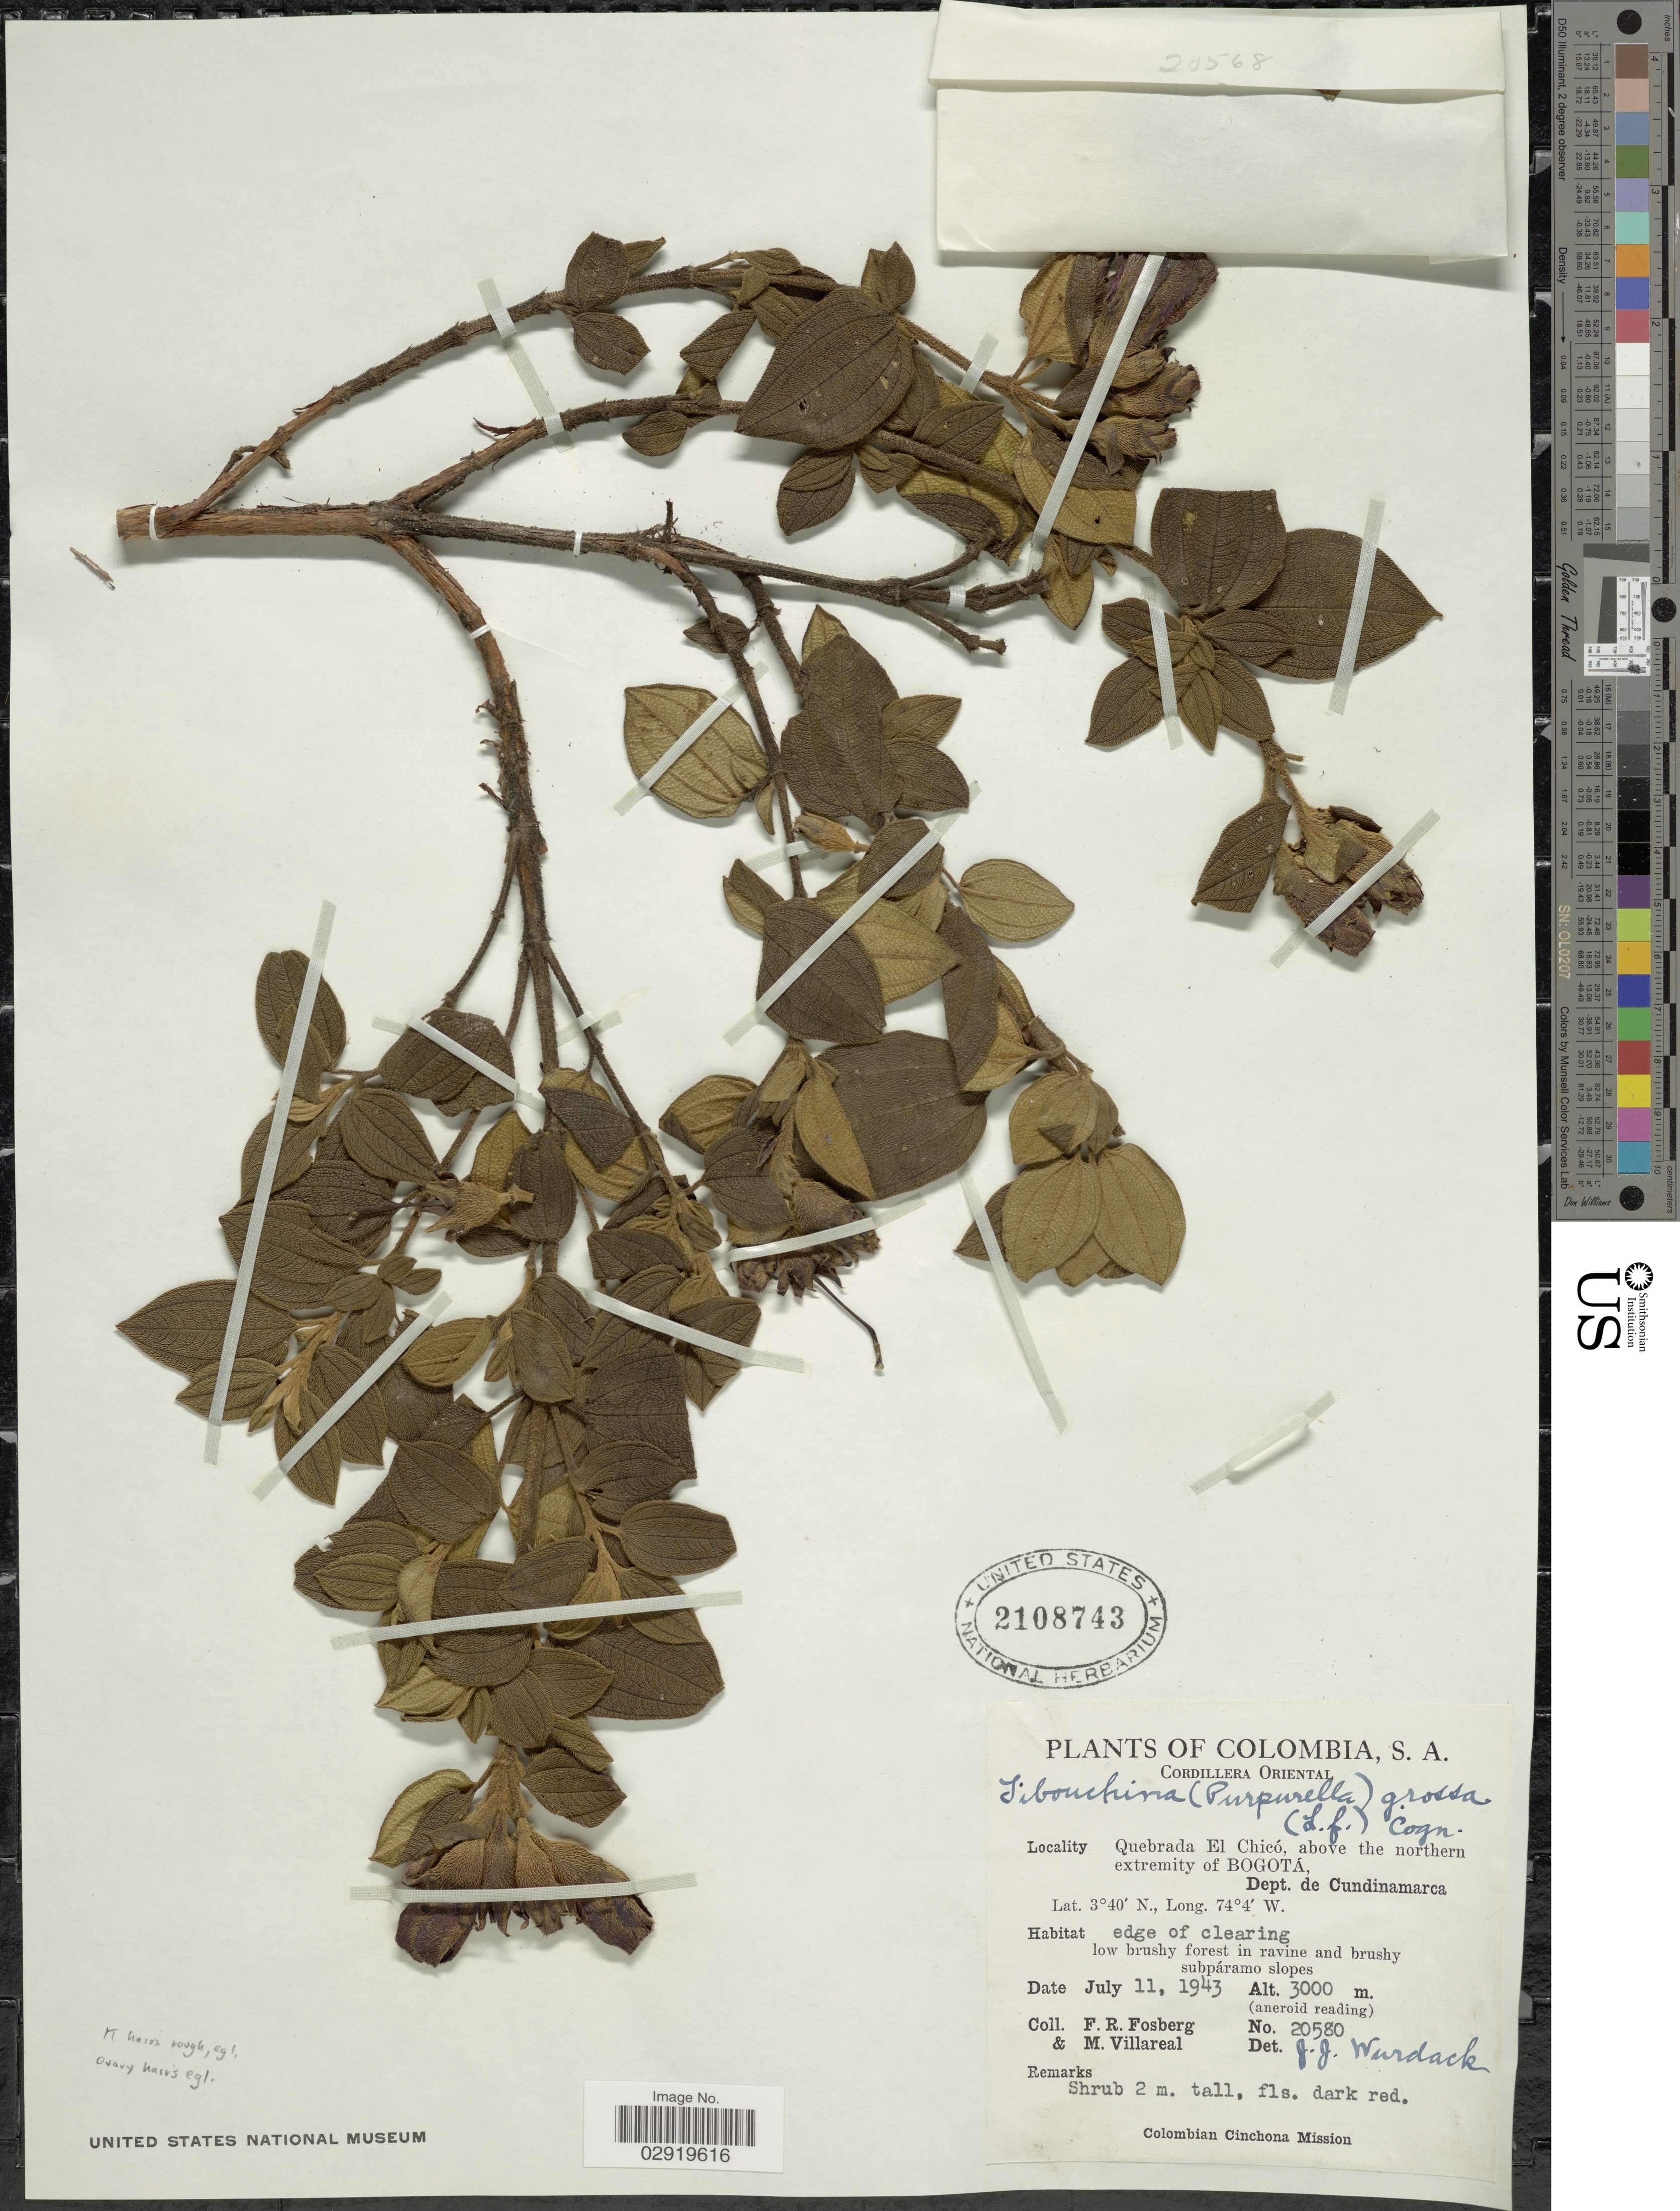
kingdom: Plantae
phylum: Tracheophyta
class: Magnoliopsida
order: Myrtales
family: Melastomataceae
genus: Chaetogastra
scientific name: Chaetogastra grossa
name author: (L. f.) P.J.F. Guim. & Michelang.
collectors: F. R. Fosberg & M. Villareal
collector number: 20580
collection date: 1943-07-11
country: Colombia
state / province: Cundinamarca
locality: Cordillera Oriental. Quebrada El Chicó, above the northern extremity of Bogotá. Dept. de Cundinamarca.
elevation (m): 3000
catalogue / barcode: US 2108743